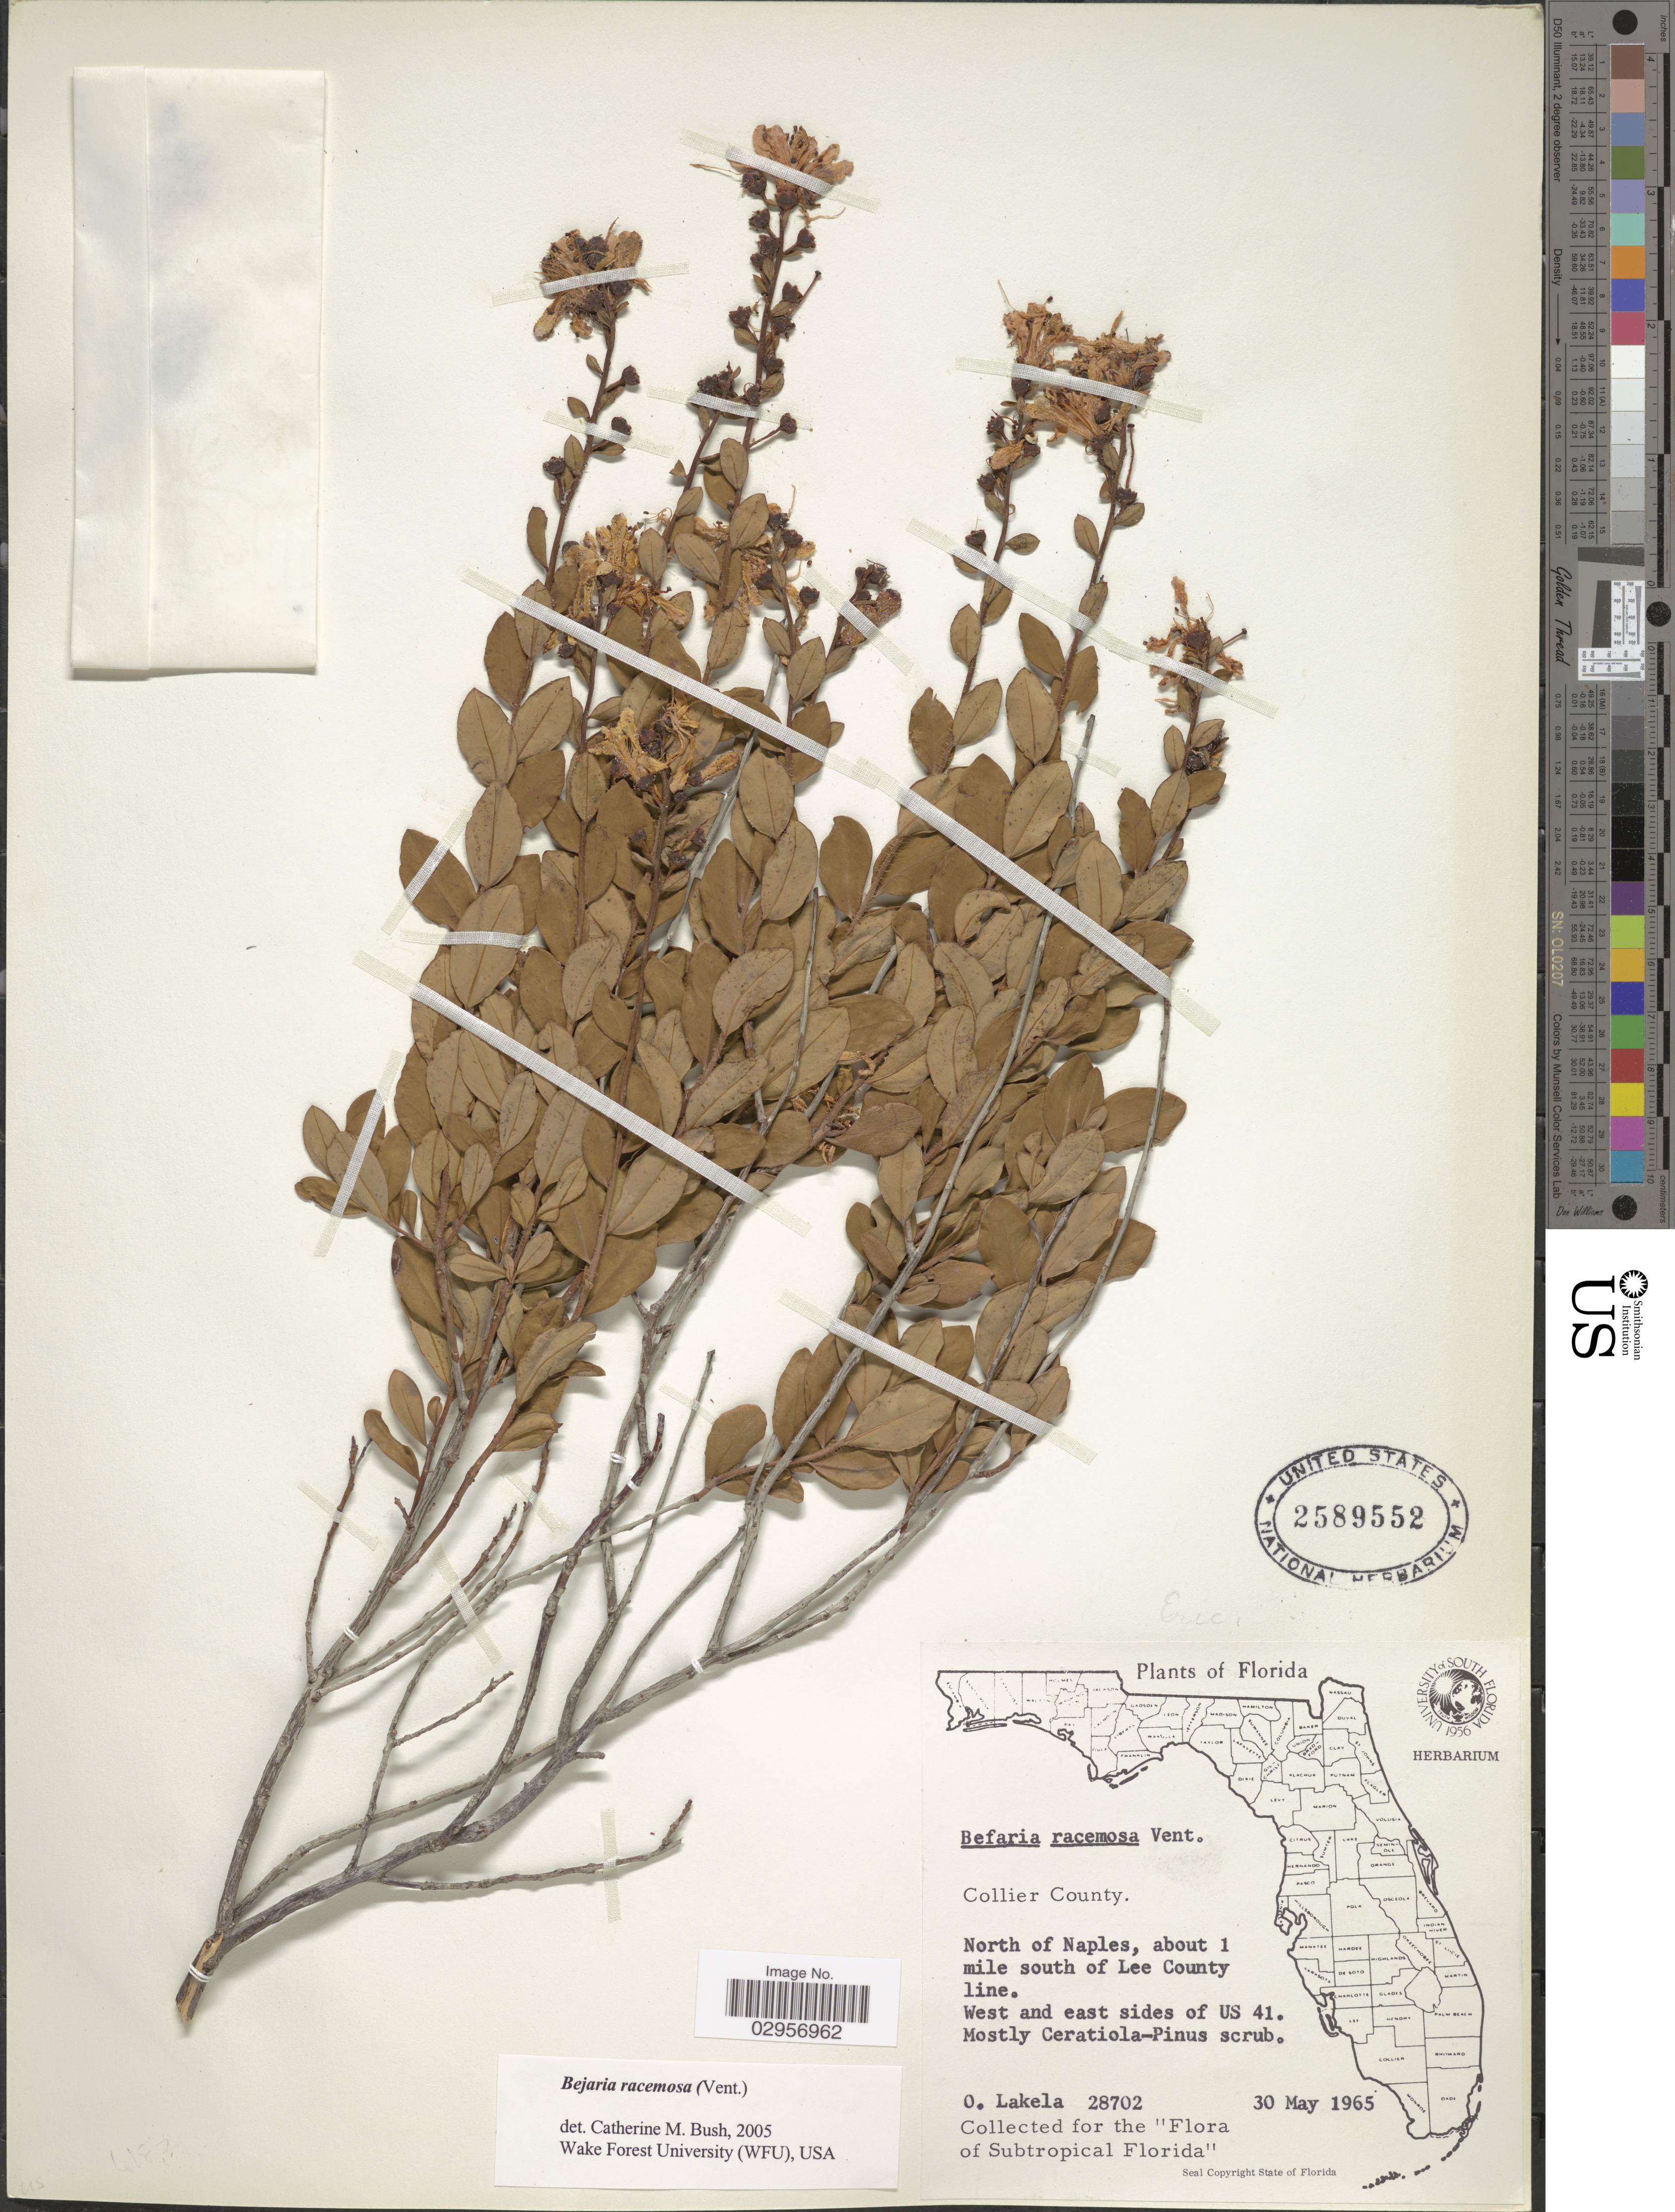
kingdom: Plantae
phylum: Tracheophyta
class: Magnoliopsida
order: Ericales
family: Ericaceae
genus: Bejaria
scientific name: Bejaria racemosa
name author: Vent.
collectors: O. Lakela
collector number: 28702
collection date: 1965-05-30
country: United States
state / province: Florida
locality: Collier County, North of Naples, about 1 mile south of Lee County line, West and east sides of US 41.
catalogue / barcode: US 2589552